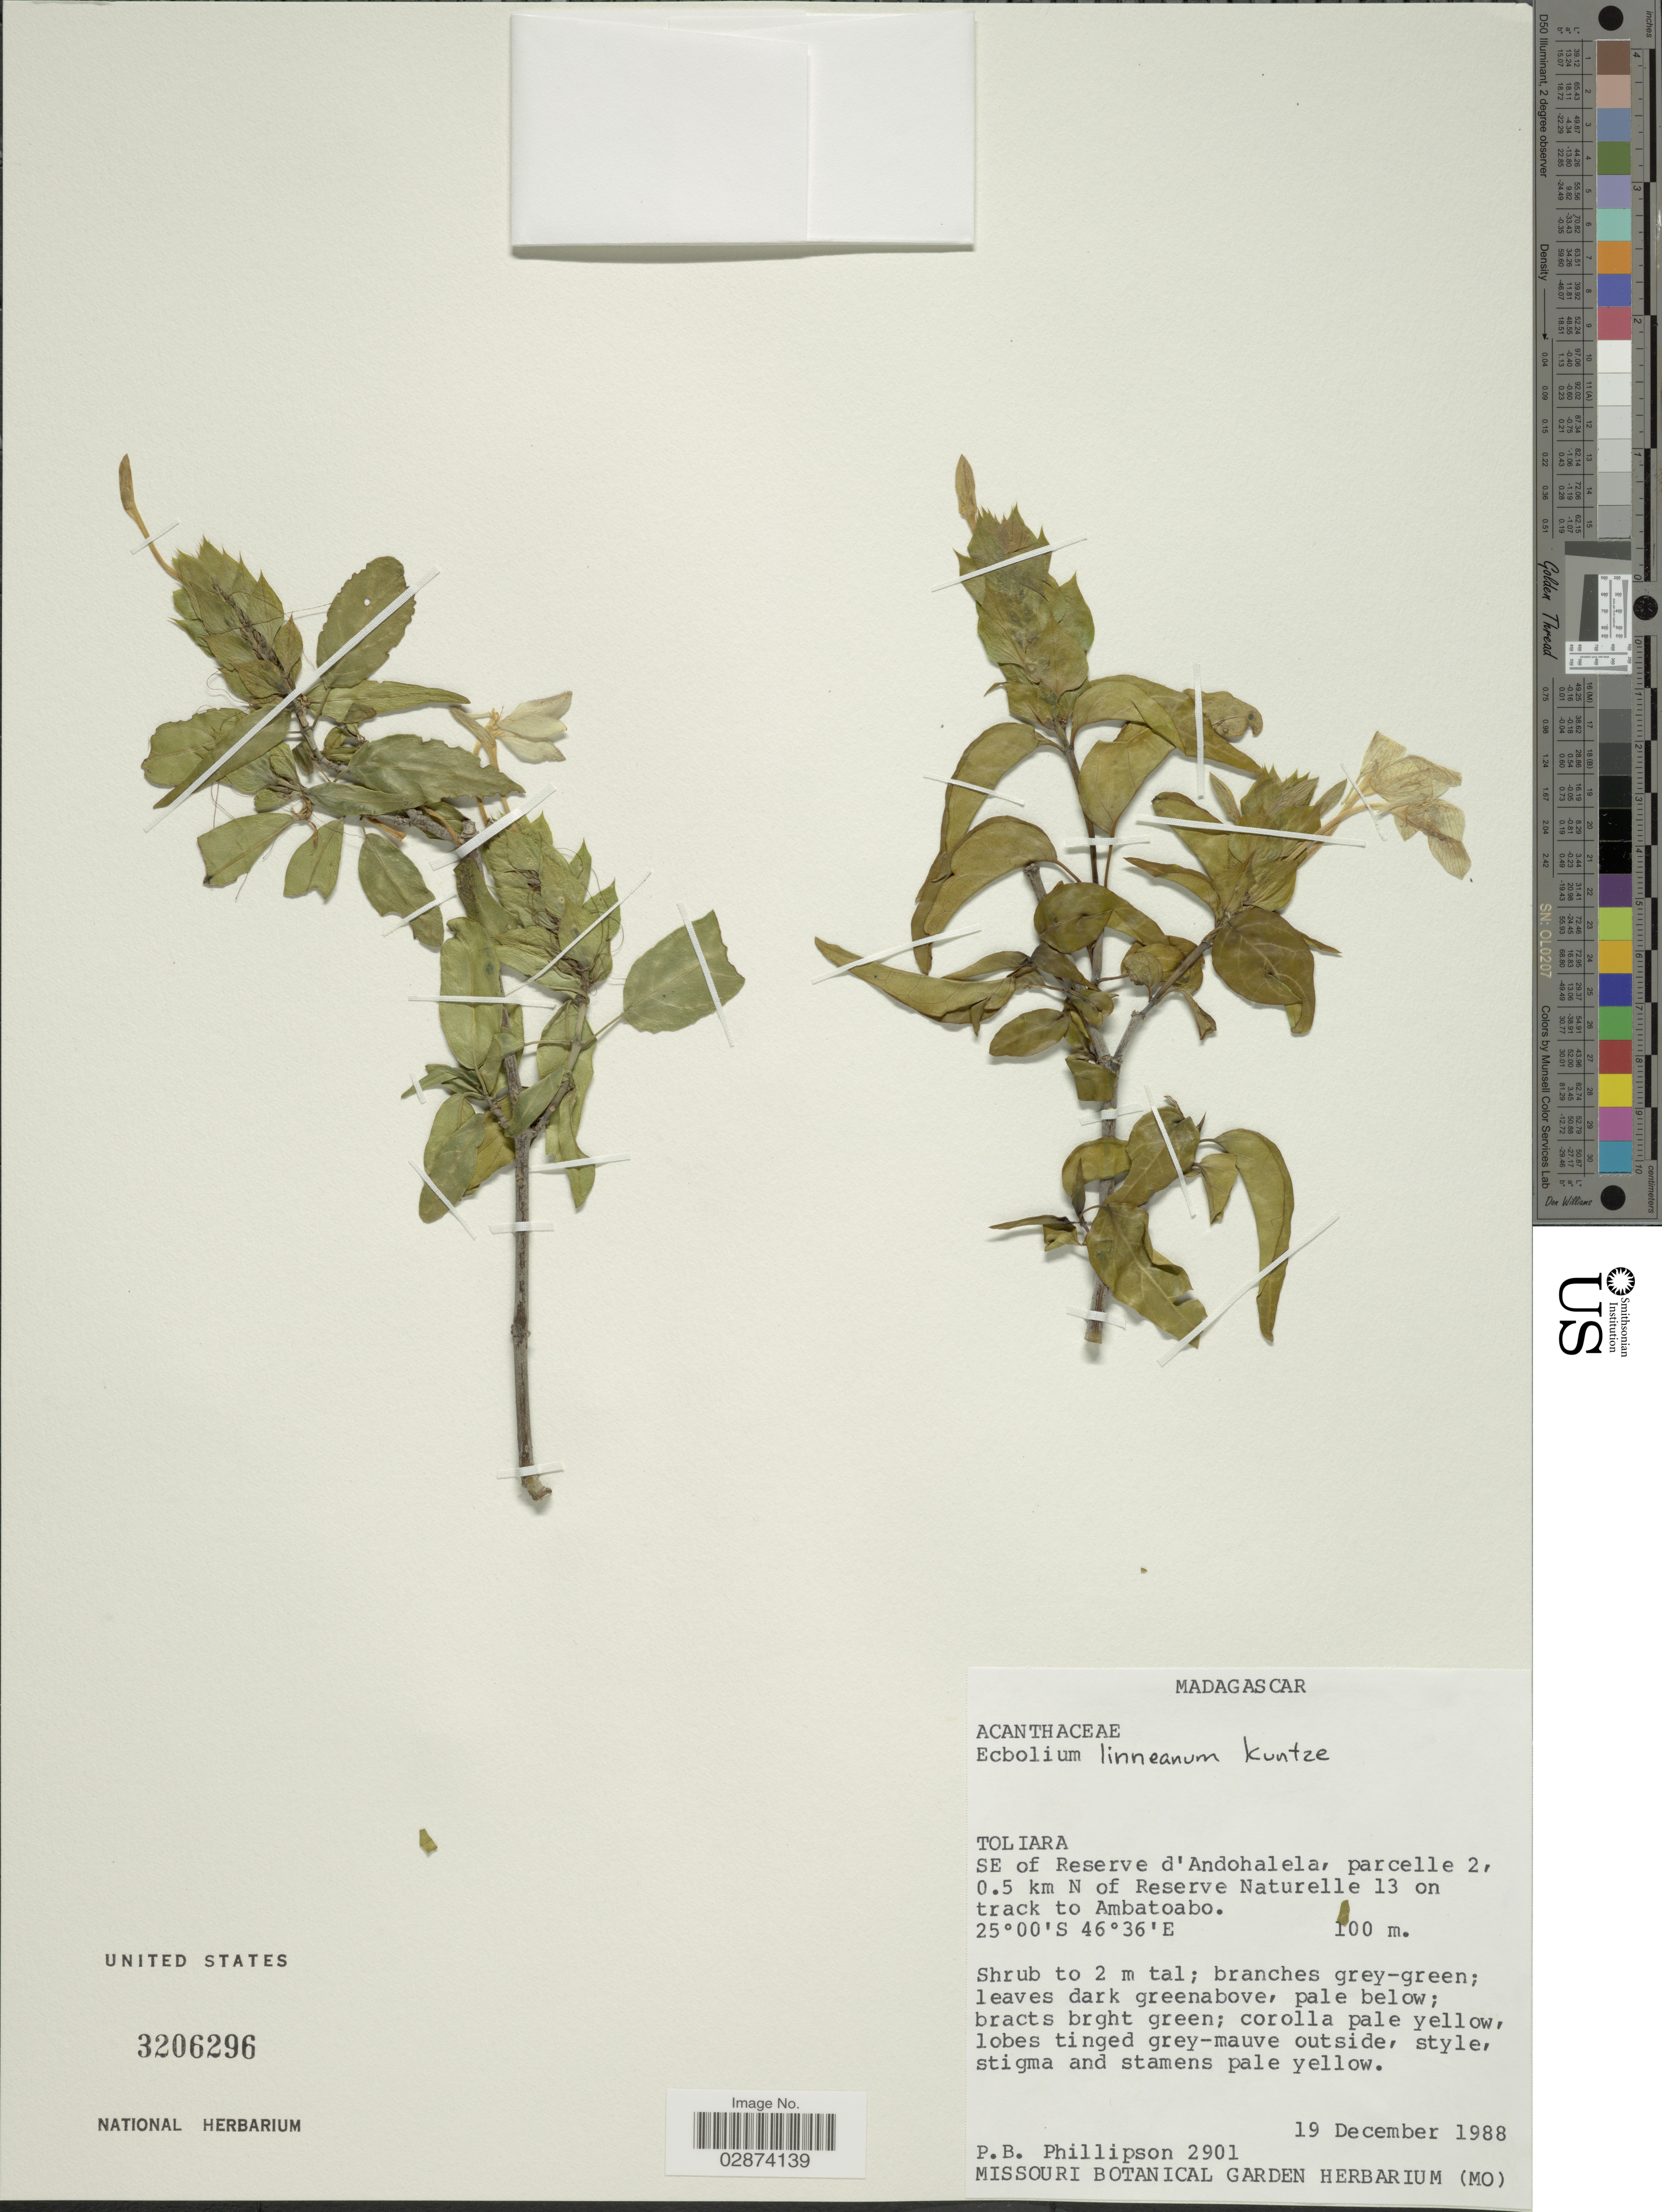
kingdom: Plantae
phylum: Tracheophyta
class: Magnoliopsida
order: Lamiales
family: Acanthaceae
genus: Ecbolium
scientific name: Ecbolium madagascariense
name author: Vollesen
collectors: P. B. Phillipson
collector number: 2901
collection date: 1988-12-19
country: Madagascar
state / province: Anosy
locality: SE of Reserve d'Andohalela, parcelle 2, 0.5 km N of Reserve Naturelle 13 on track to Ambatoabo.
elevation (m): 100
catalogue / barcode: US 3206296